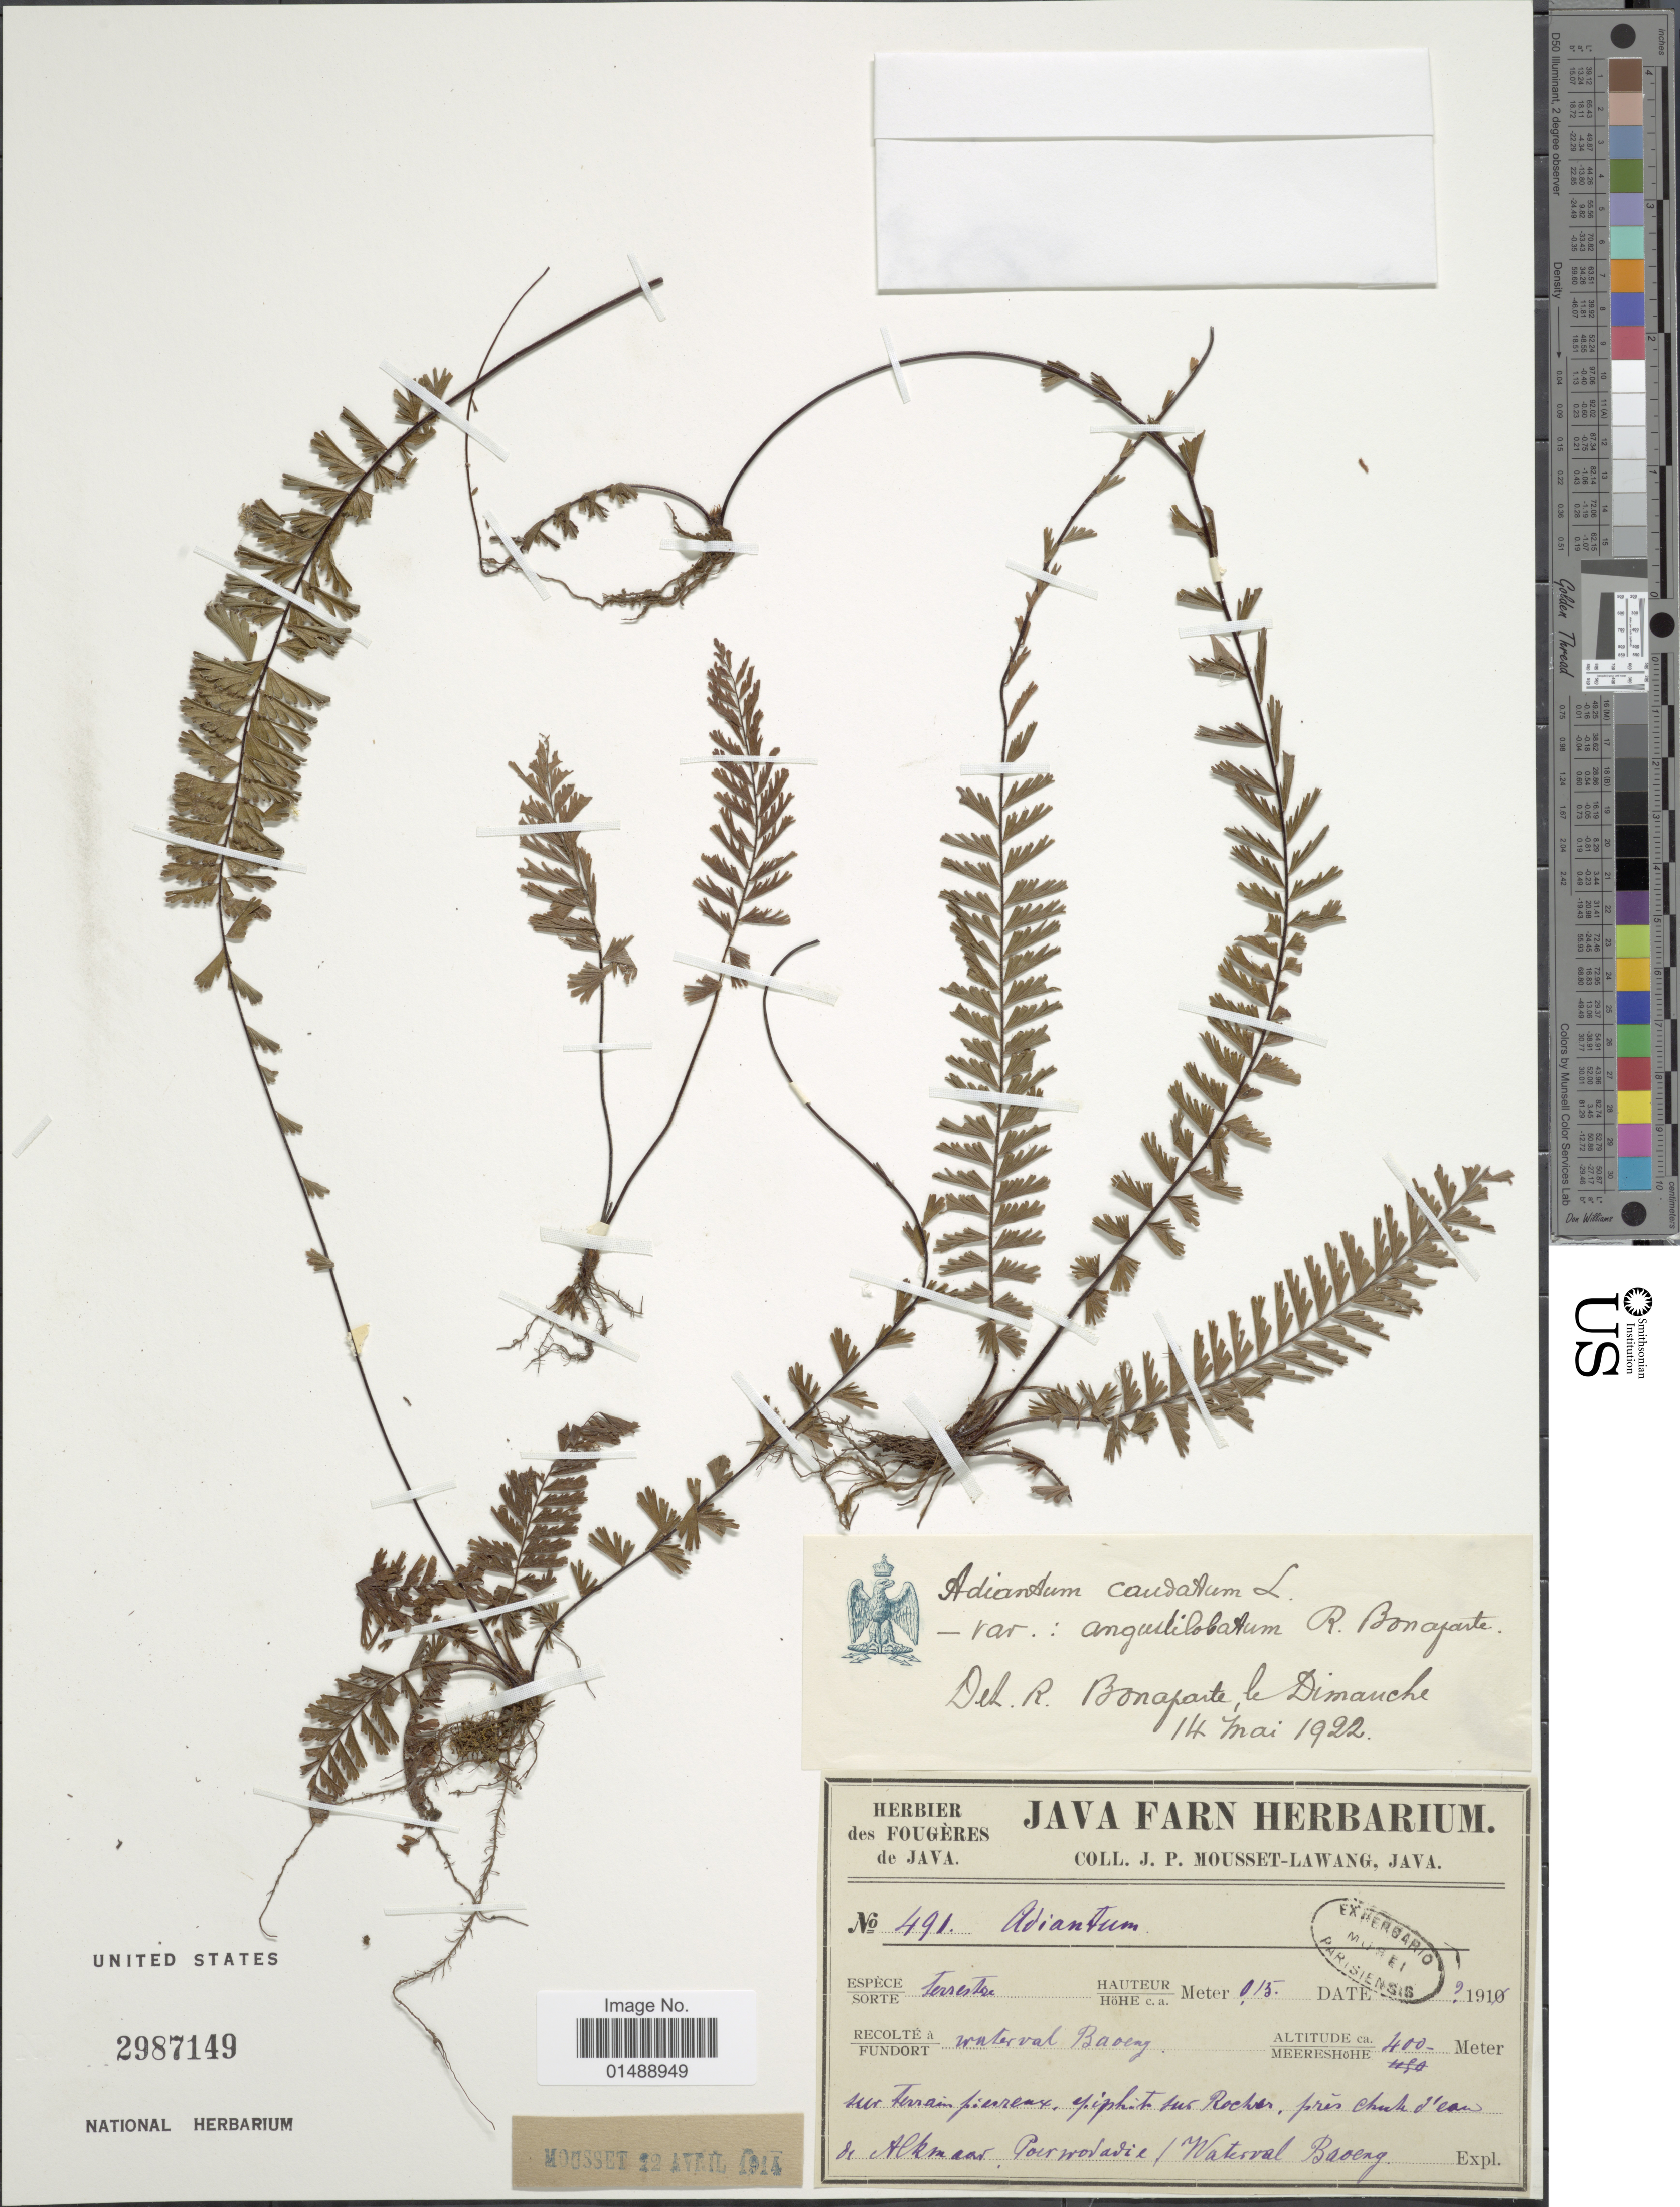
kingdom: Plantae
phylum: Tracheophyta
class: Polypodiopsida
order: Polypodiales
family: Pteridaceae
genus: Adiantum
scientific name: Adiantum caudatum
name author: L.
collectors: J. Mousset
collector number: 491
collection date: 1910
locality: Pres Chuck jéan de Alkmaar [interpreted], Poerwodadie, Waterval Baoeng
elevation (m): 400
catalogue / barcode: US 2987149